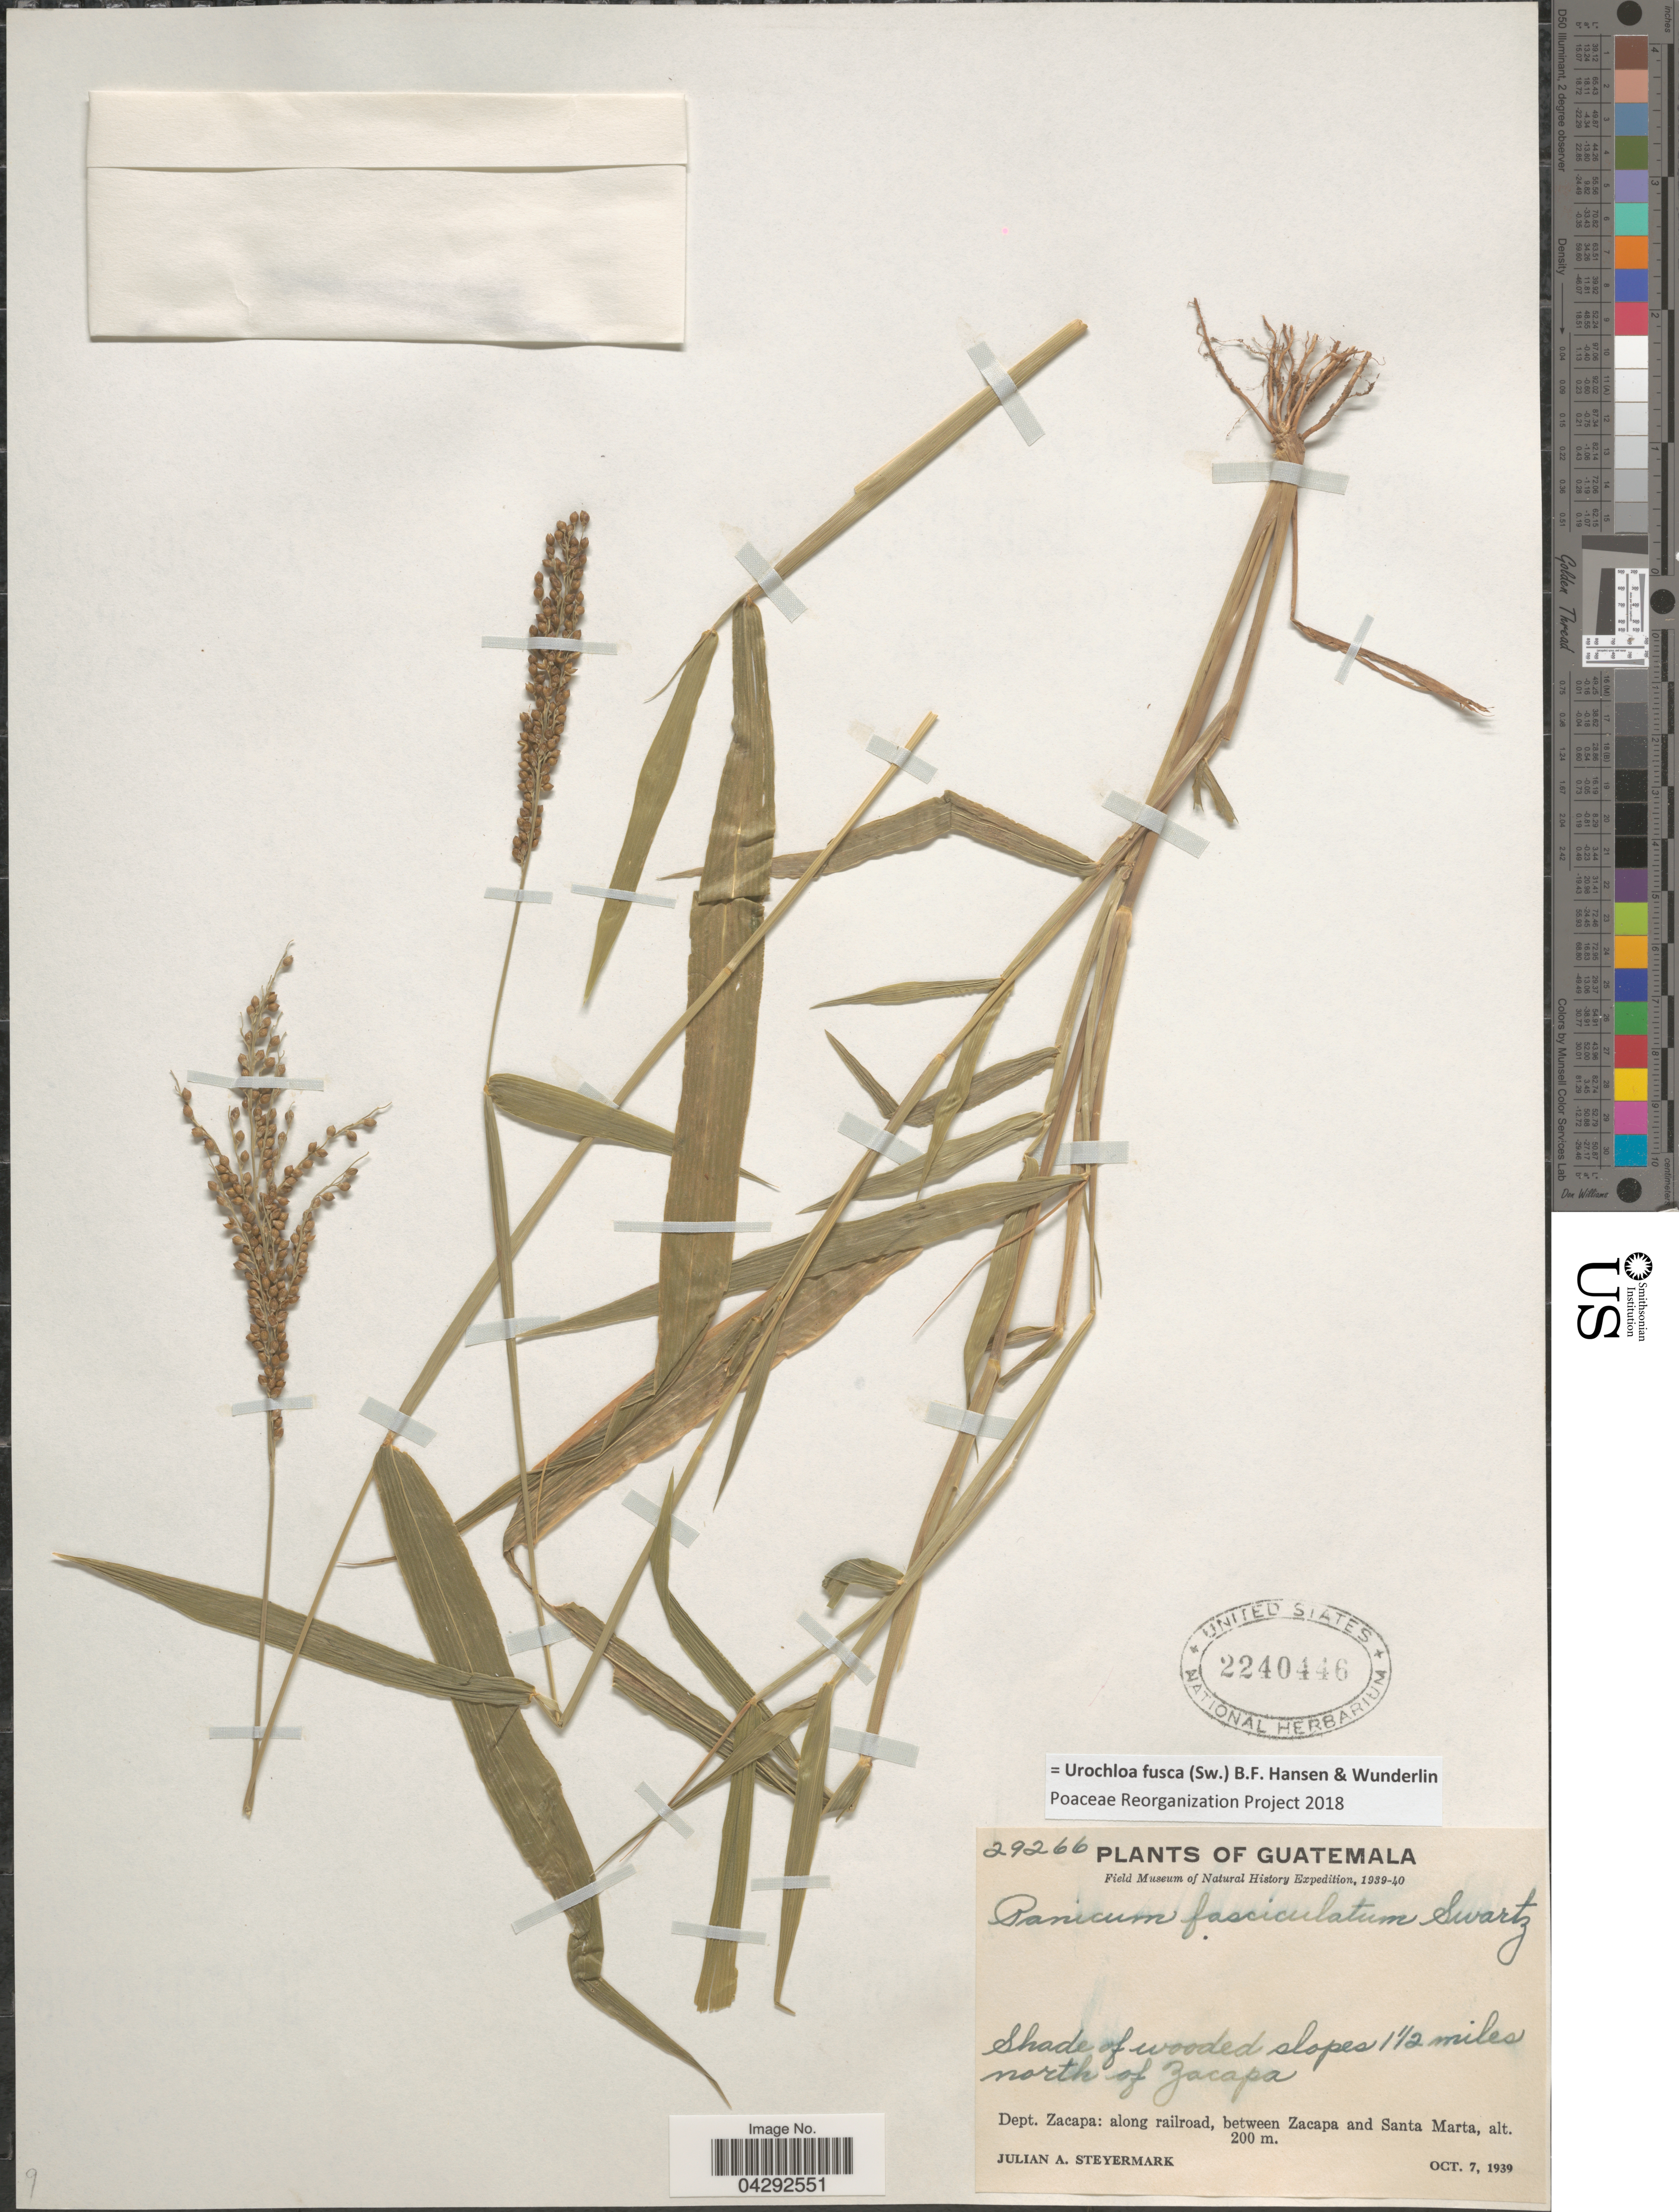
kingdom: Plantae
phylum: Tracheophyta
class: Liliopsida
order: Poales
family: Poaceae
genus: Urochloa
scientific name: Urochloa fusca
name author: (Sw.) B.F. Hansen & Wunderlin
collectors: J. Steyermark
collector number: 29266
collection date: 1939-10-07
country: Guatemala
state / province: Zacapa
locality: Field Museum of Natural History Expedition, 1939-40. Shade of wooded slopes 1½ miles north of Zacapa. Dept. Zacapa: along railroad, between Zacapa and Santa Marta.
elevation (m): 200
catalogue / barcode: US 2240446